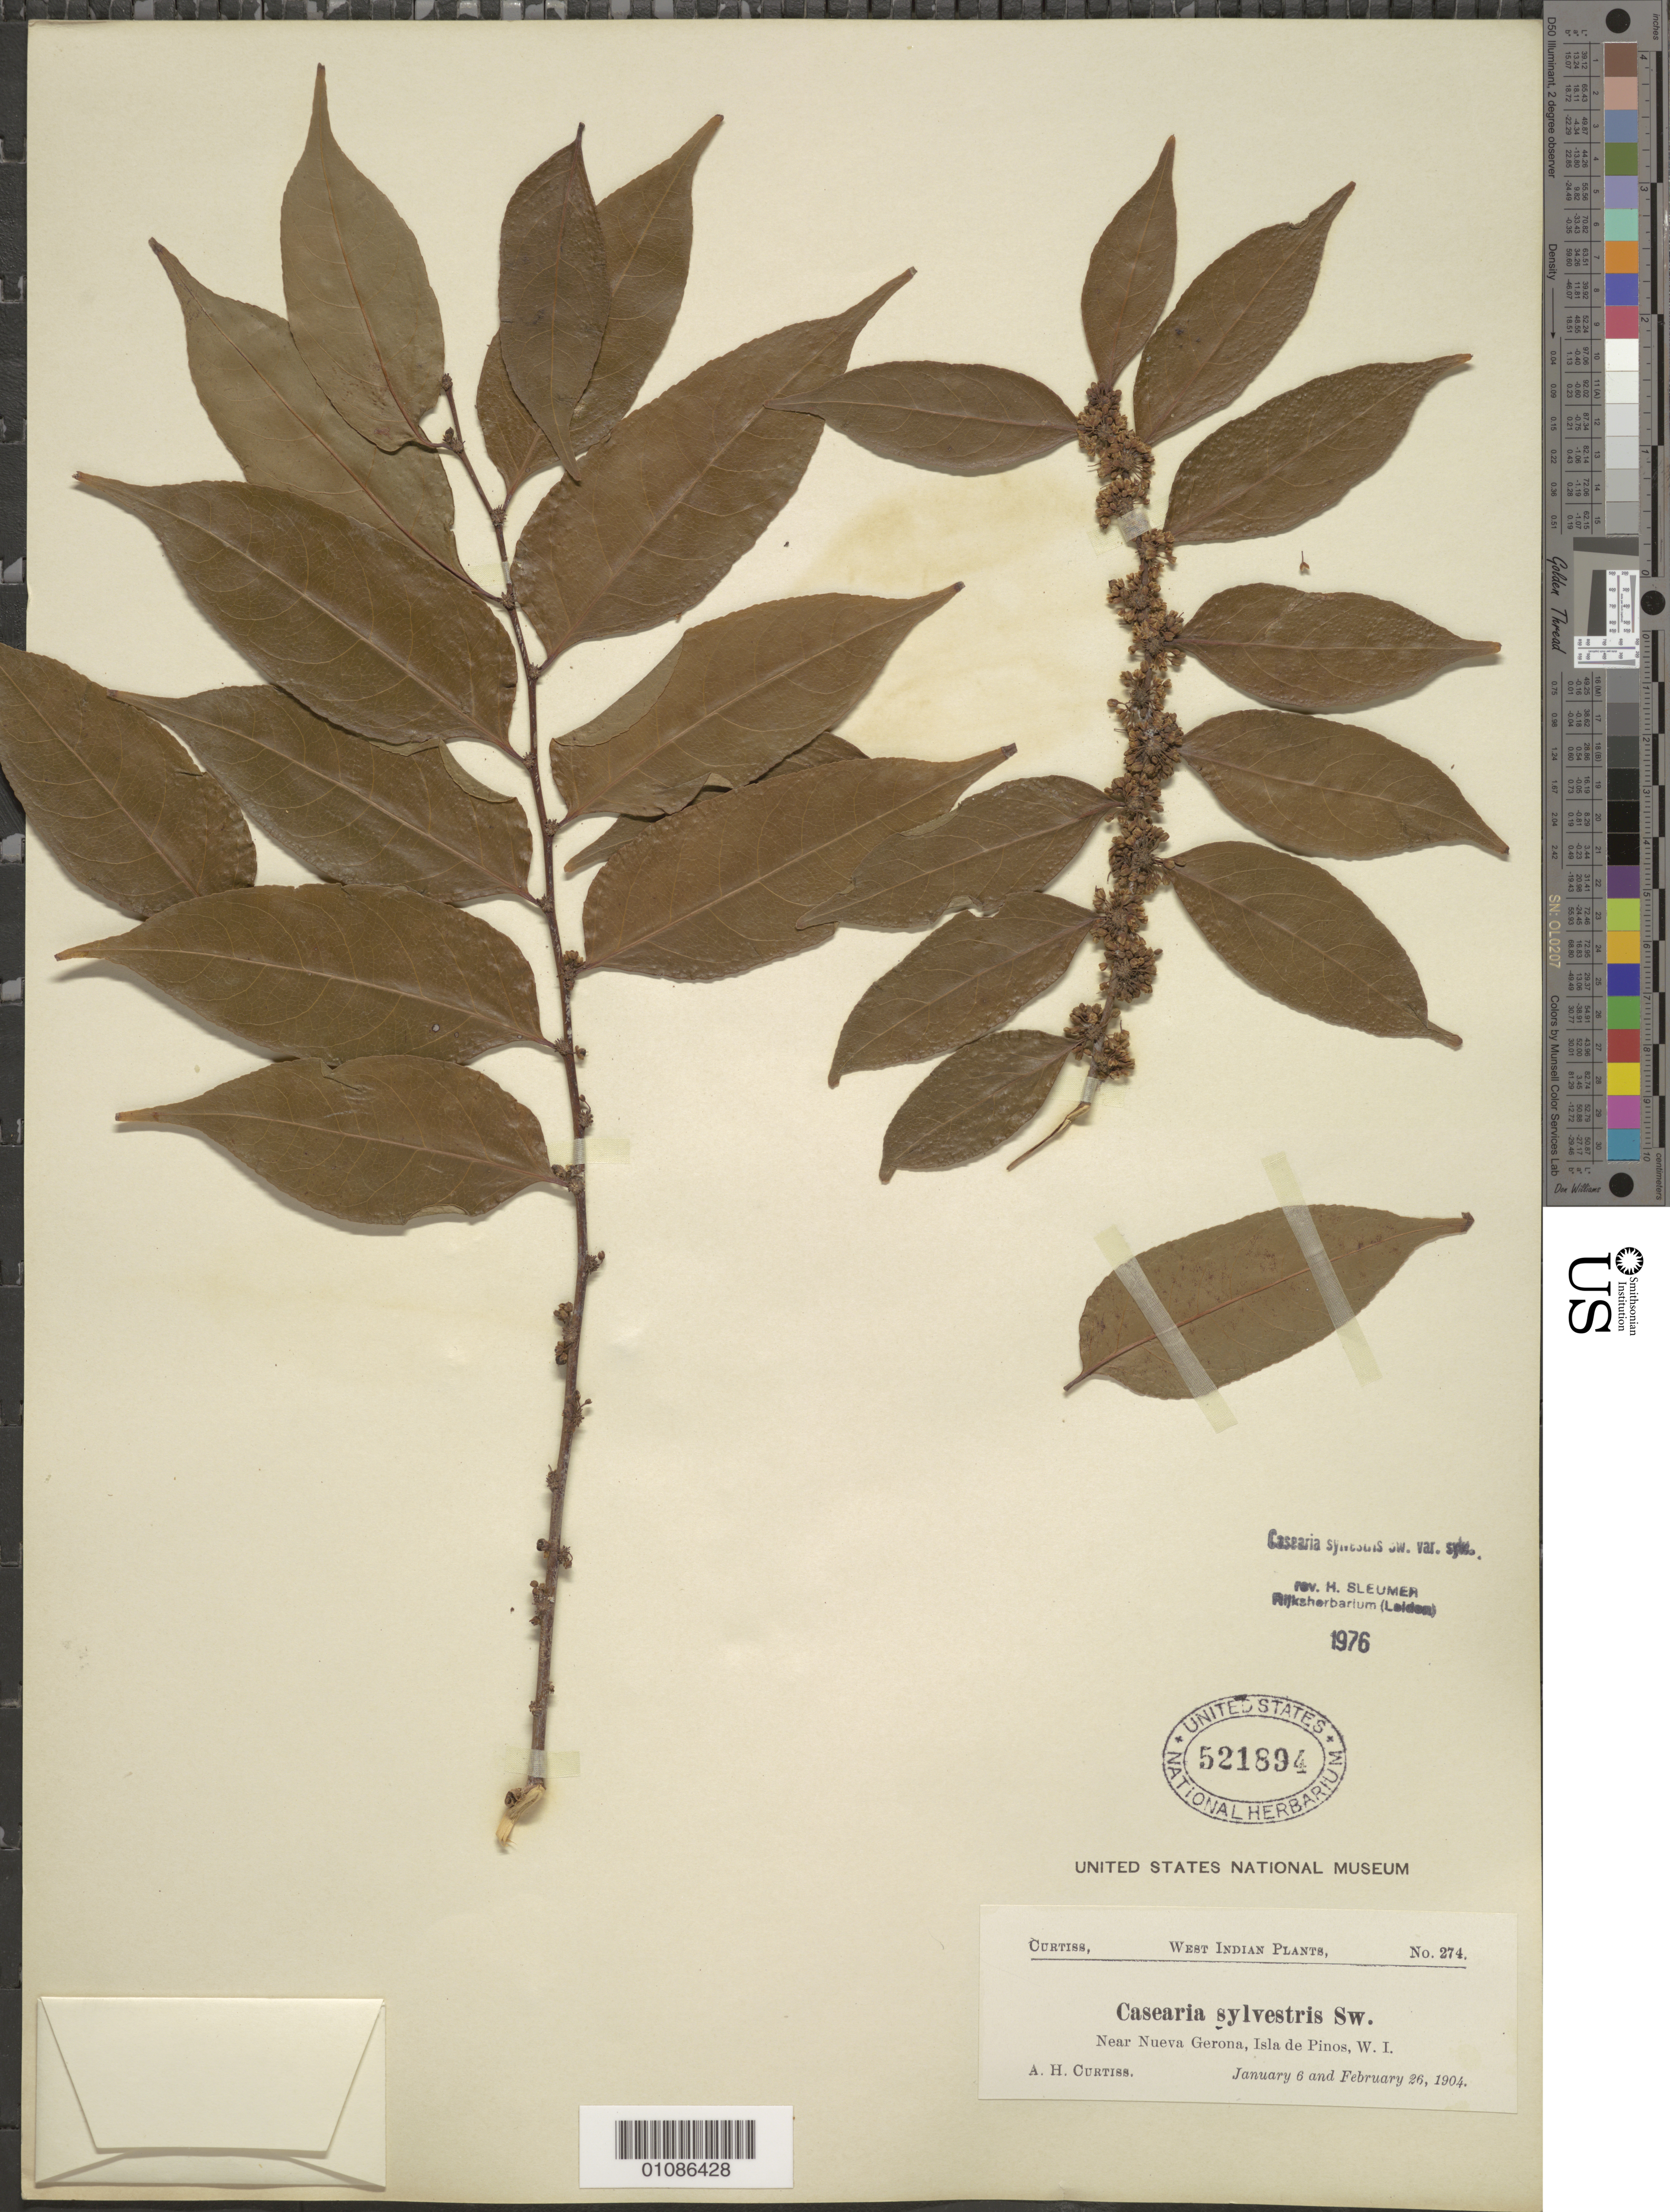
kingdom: Plantae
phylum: Tracheophyta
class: Magnoliopsida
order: Malpighiales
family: Salicaceae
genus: Casearia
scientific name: Casearia sylvestris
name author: Sw.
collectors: A. H. Curtiss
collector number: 274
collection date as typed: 06 Jan 1904 to 26 Feb 1904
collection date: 1904-01-06/1904-02-26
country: Cuba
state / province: Isla de La Juventud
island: Isla de la Juventud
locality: Isle of Pines, Near Nueva Gerona, Isla de Pinos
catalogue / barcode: US 521894